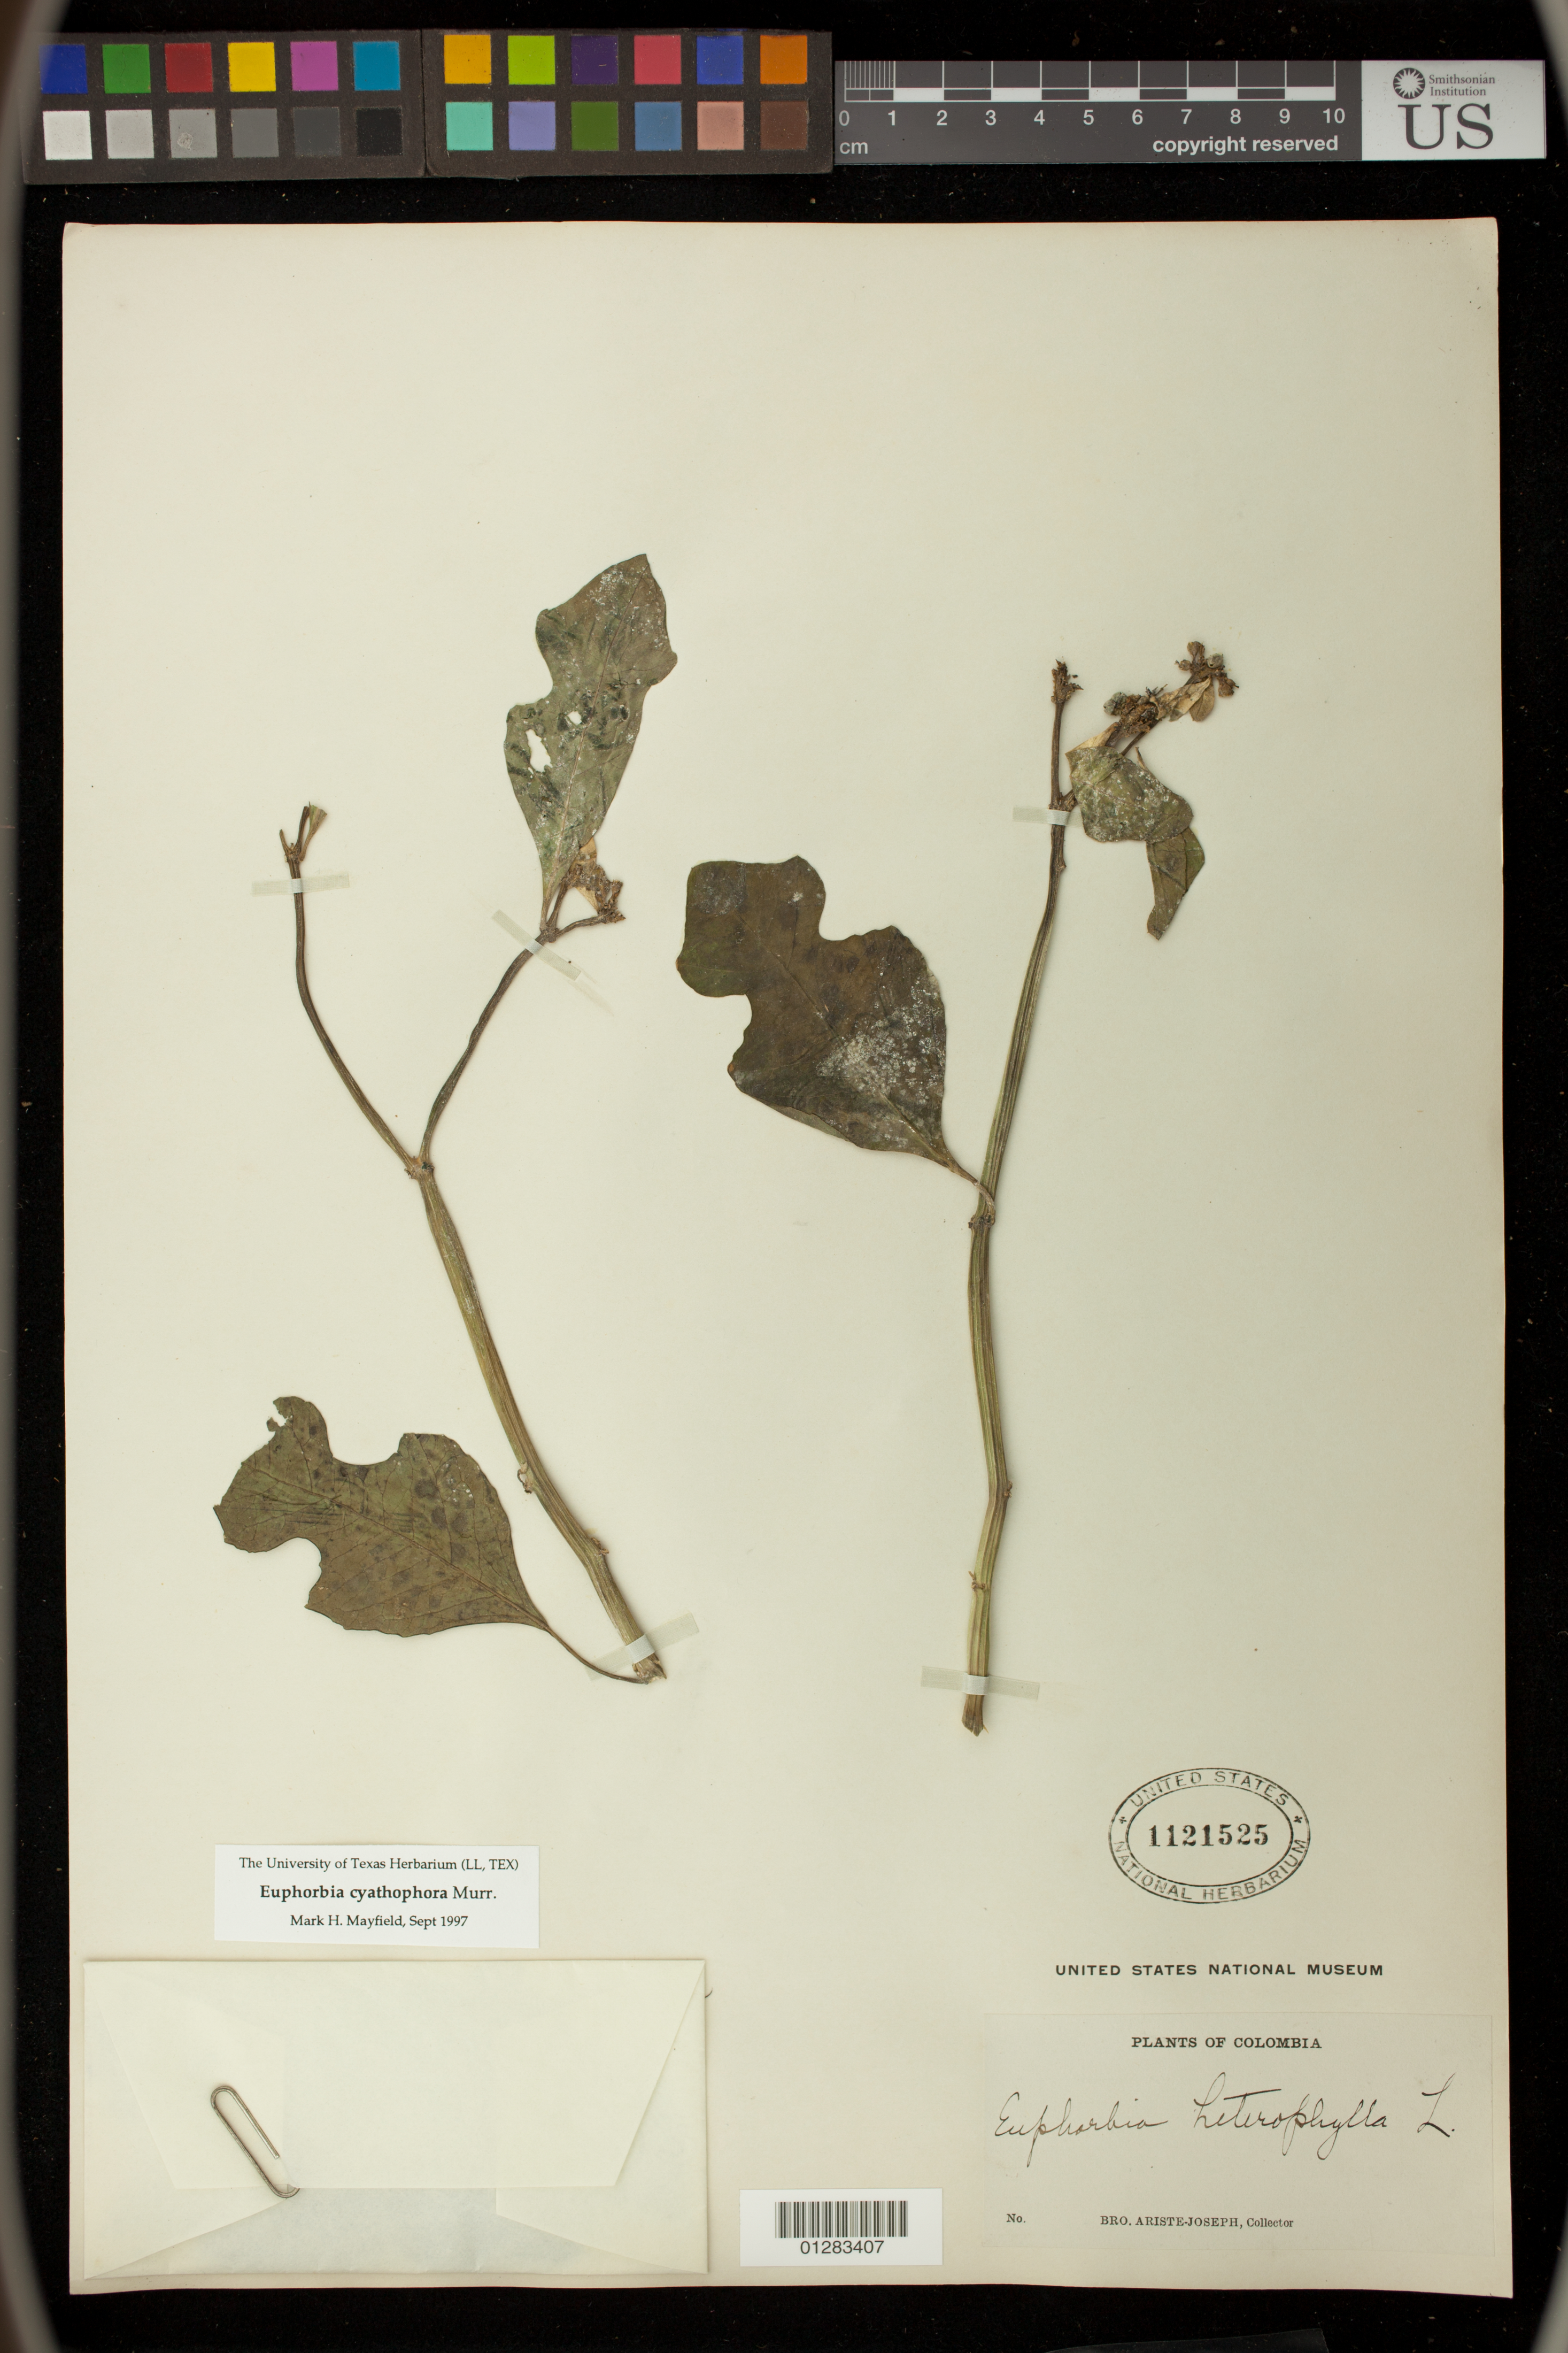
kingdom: Plantae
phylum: Tracheophyta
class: Magnoliopsida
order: Malpighiales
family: Euphorbiaceae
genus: Euphorbia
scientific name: Euphorbia heterophylla var. cyathophora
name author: (Murr.) Griseb.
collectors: Bro. Ariste-Joseph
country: Colombia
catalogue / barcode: US 1121525